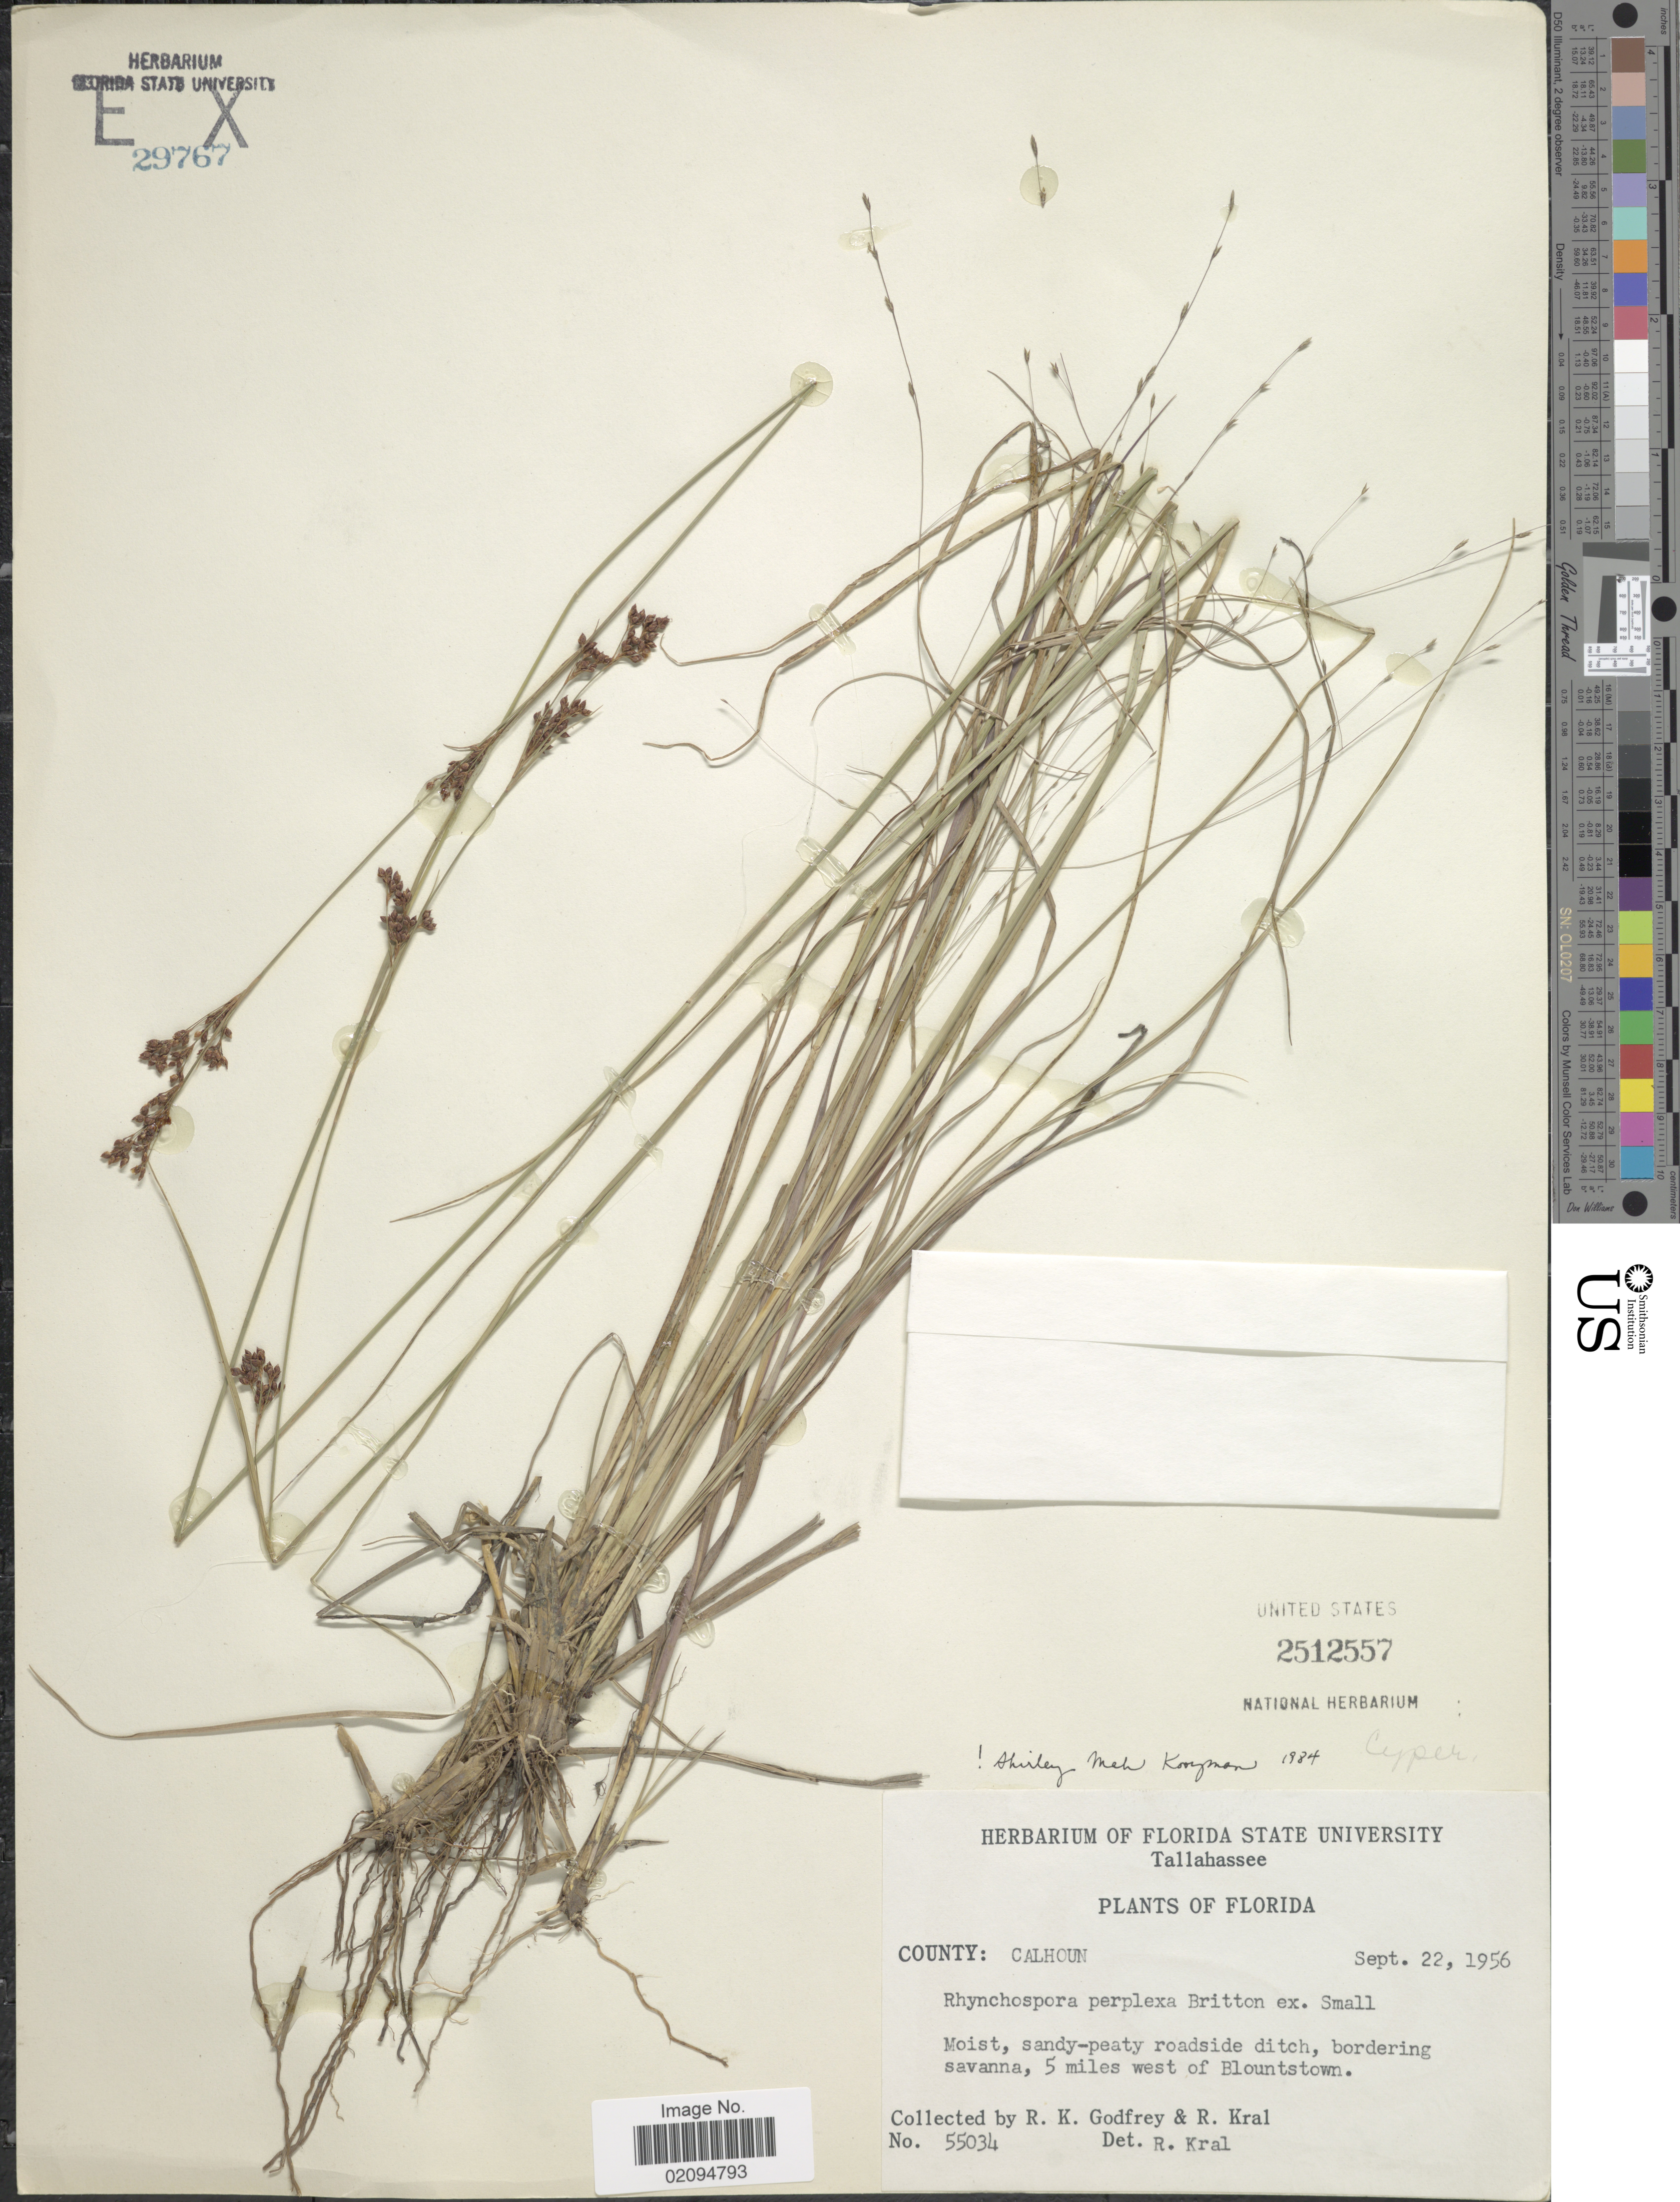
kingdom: Plantae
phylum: Tracheophyta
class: Liliopsida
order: Poales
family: Cyperaceae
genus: Rhynchospora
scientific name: Rhynchospora perplexa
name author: Britton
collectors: R. K. Godfrey & R. Kral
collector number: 55034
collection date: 1956-09-22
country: United States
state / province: Florida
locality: County: Calhoun. 5 miles west of Blountstown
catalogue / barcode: US 2512557